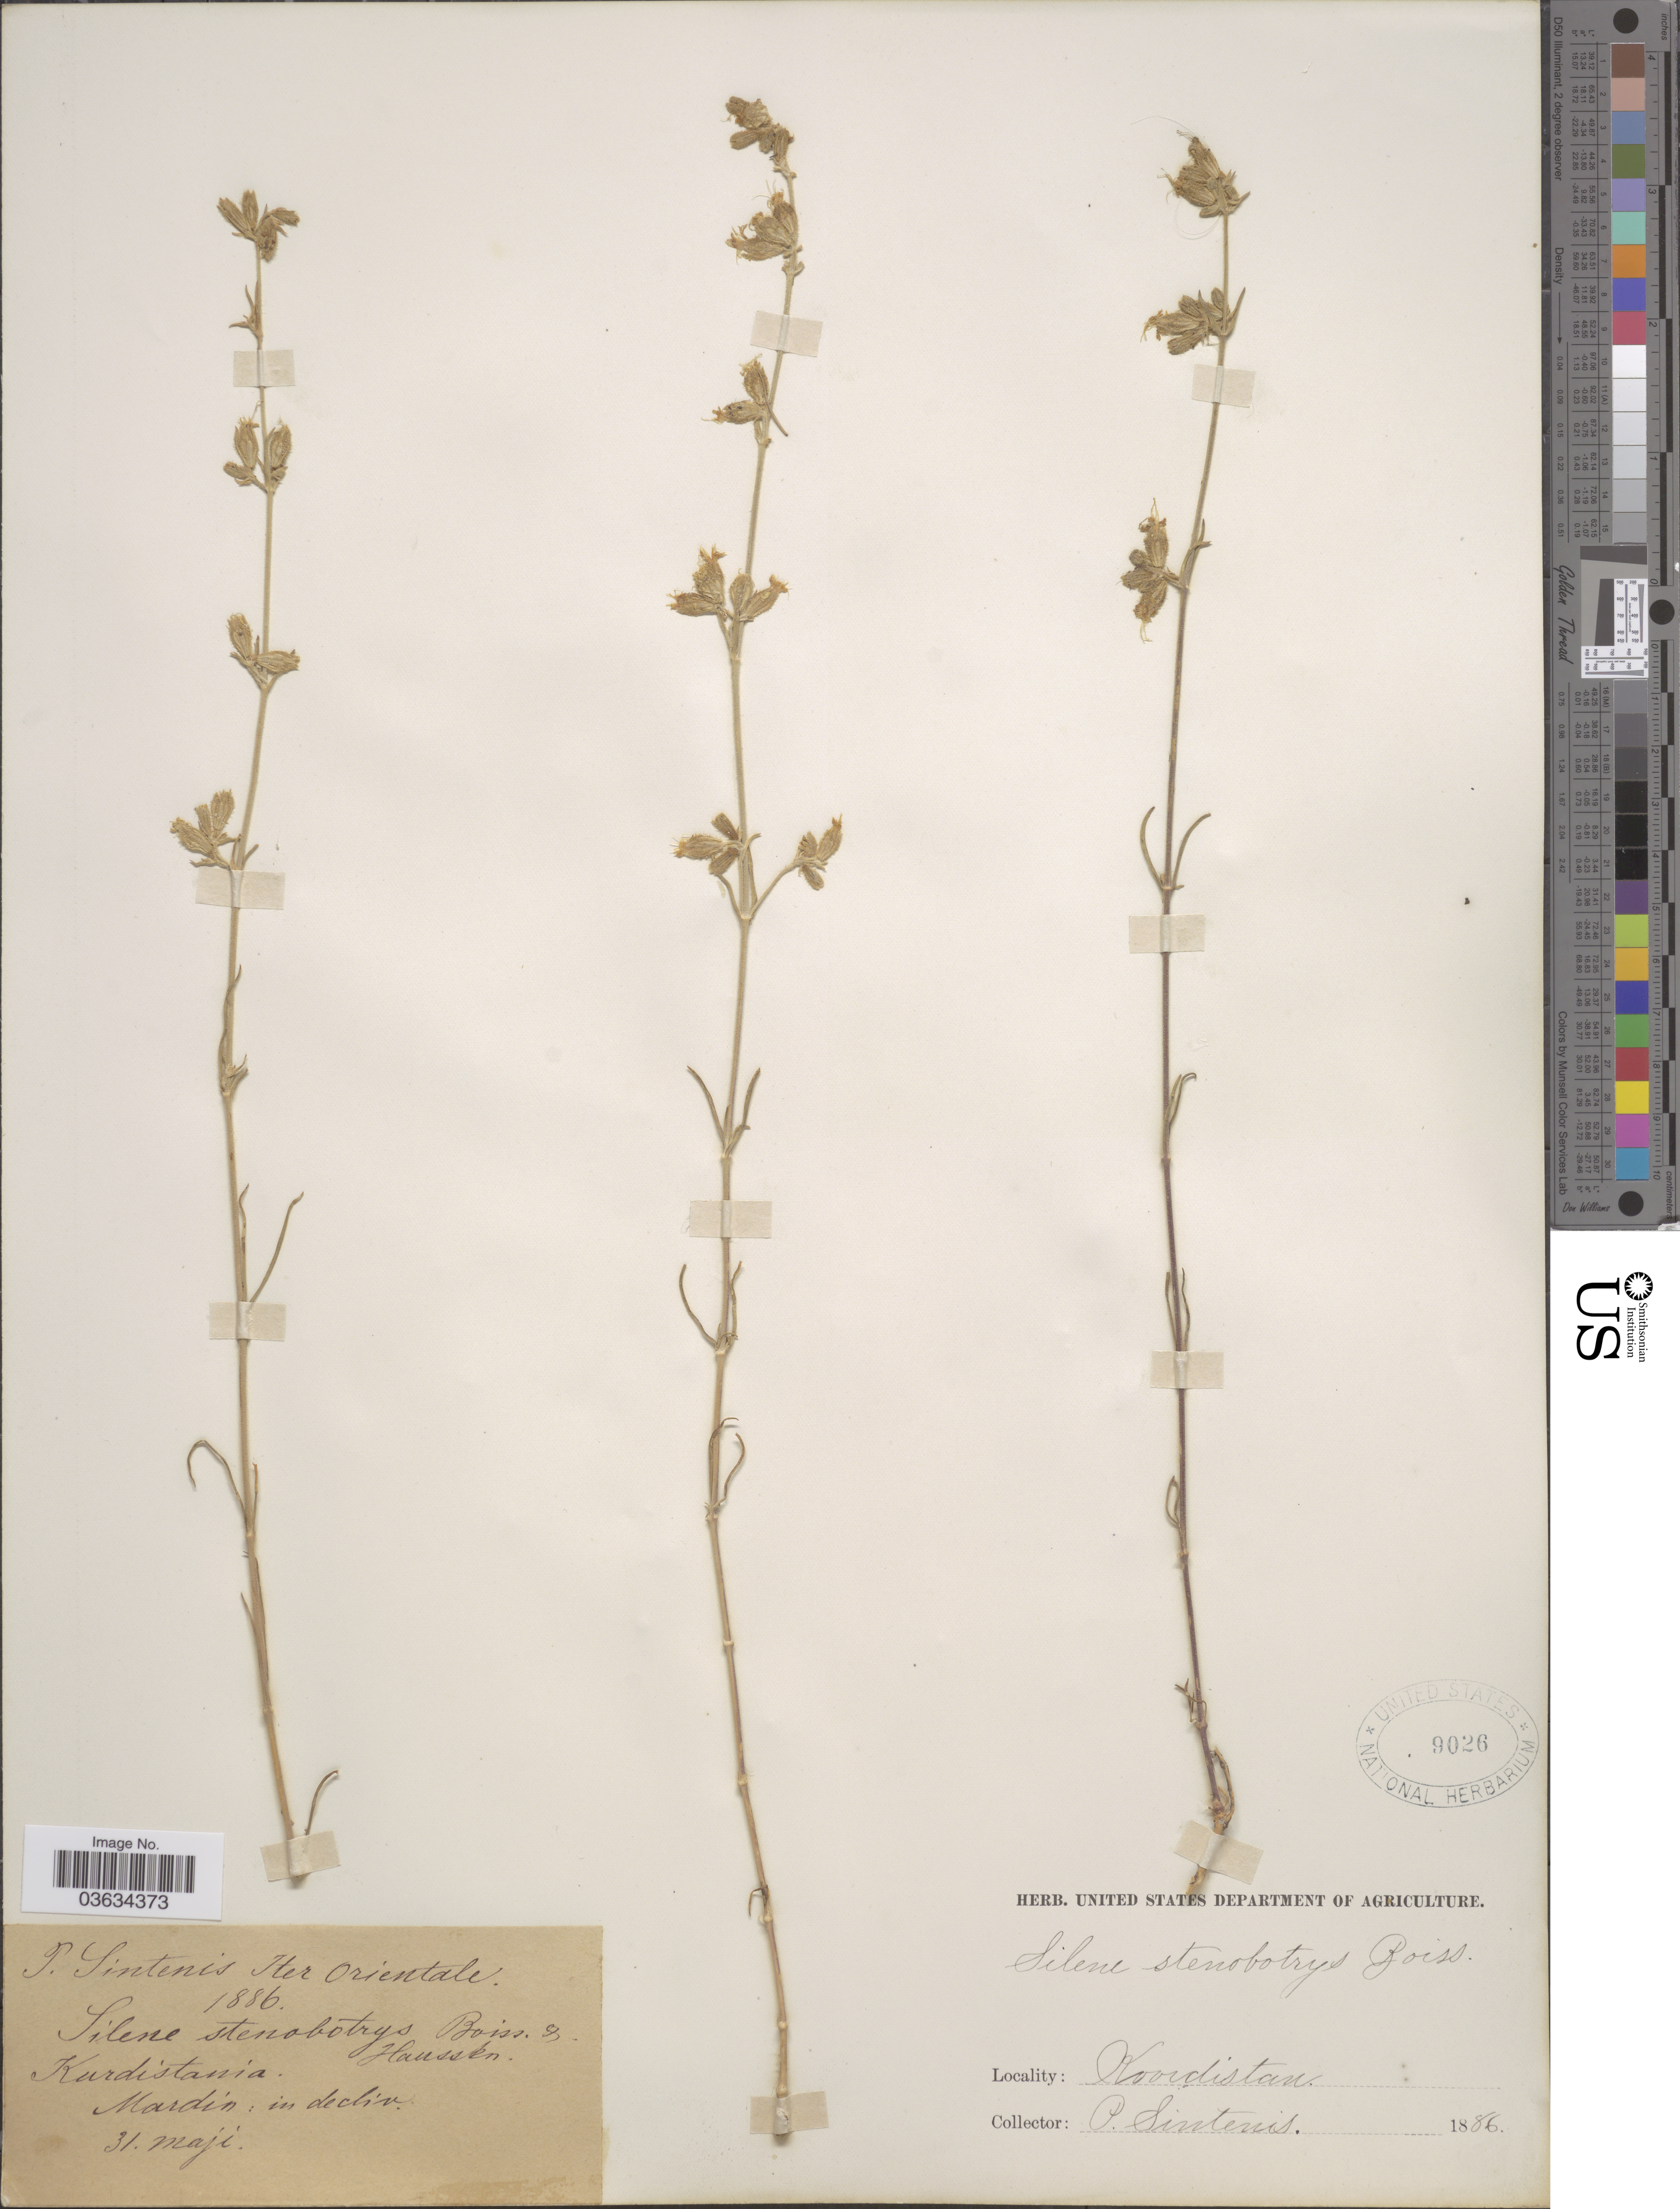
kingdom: Plantae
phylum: Tracheophyta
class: Magnoliopsida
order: Caryophyllales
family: Caryophyllaceae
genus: Silene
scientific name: Silene stenobotrys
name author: Boiss. & Hausskn.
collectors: P. Sintenis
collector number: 869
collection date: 1888-05-31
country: Turkey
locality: Kurdistania. Mardin: in decliv. Koordistan.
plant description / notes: This collection is part of Paul Sintenis' “Iter Orientale 1888” trip, and the collector number is 869.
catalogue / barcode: US 9026